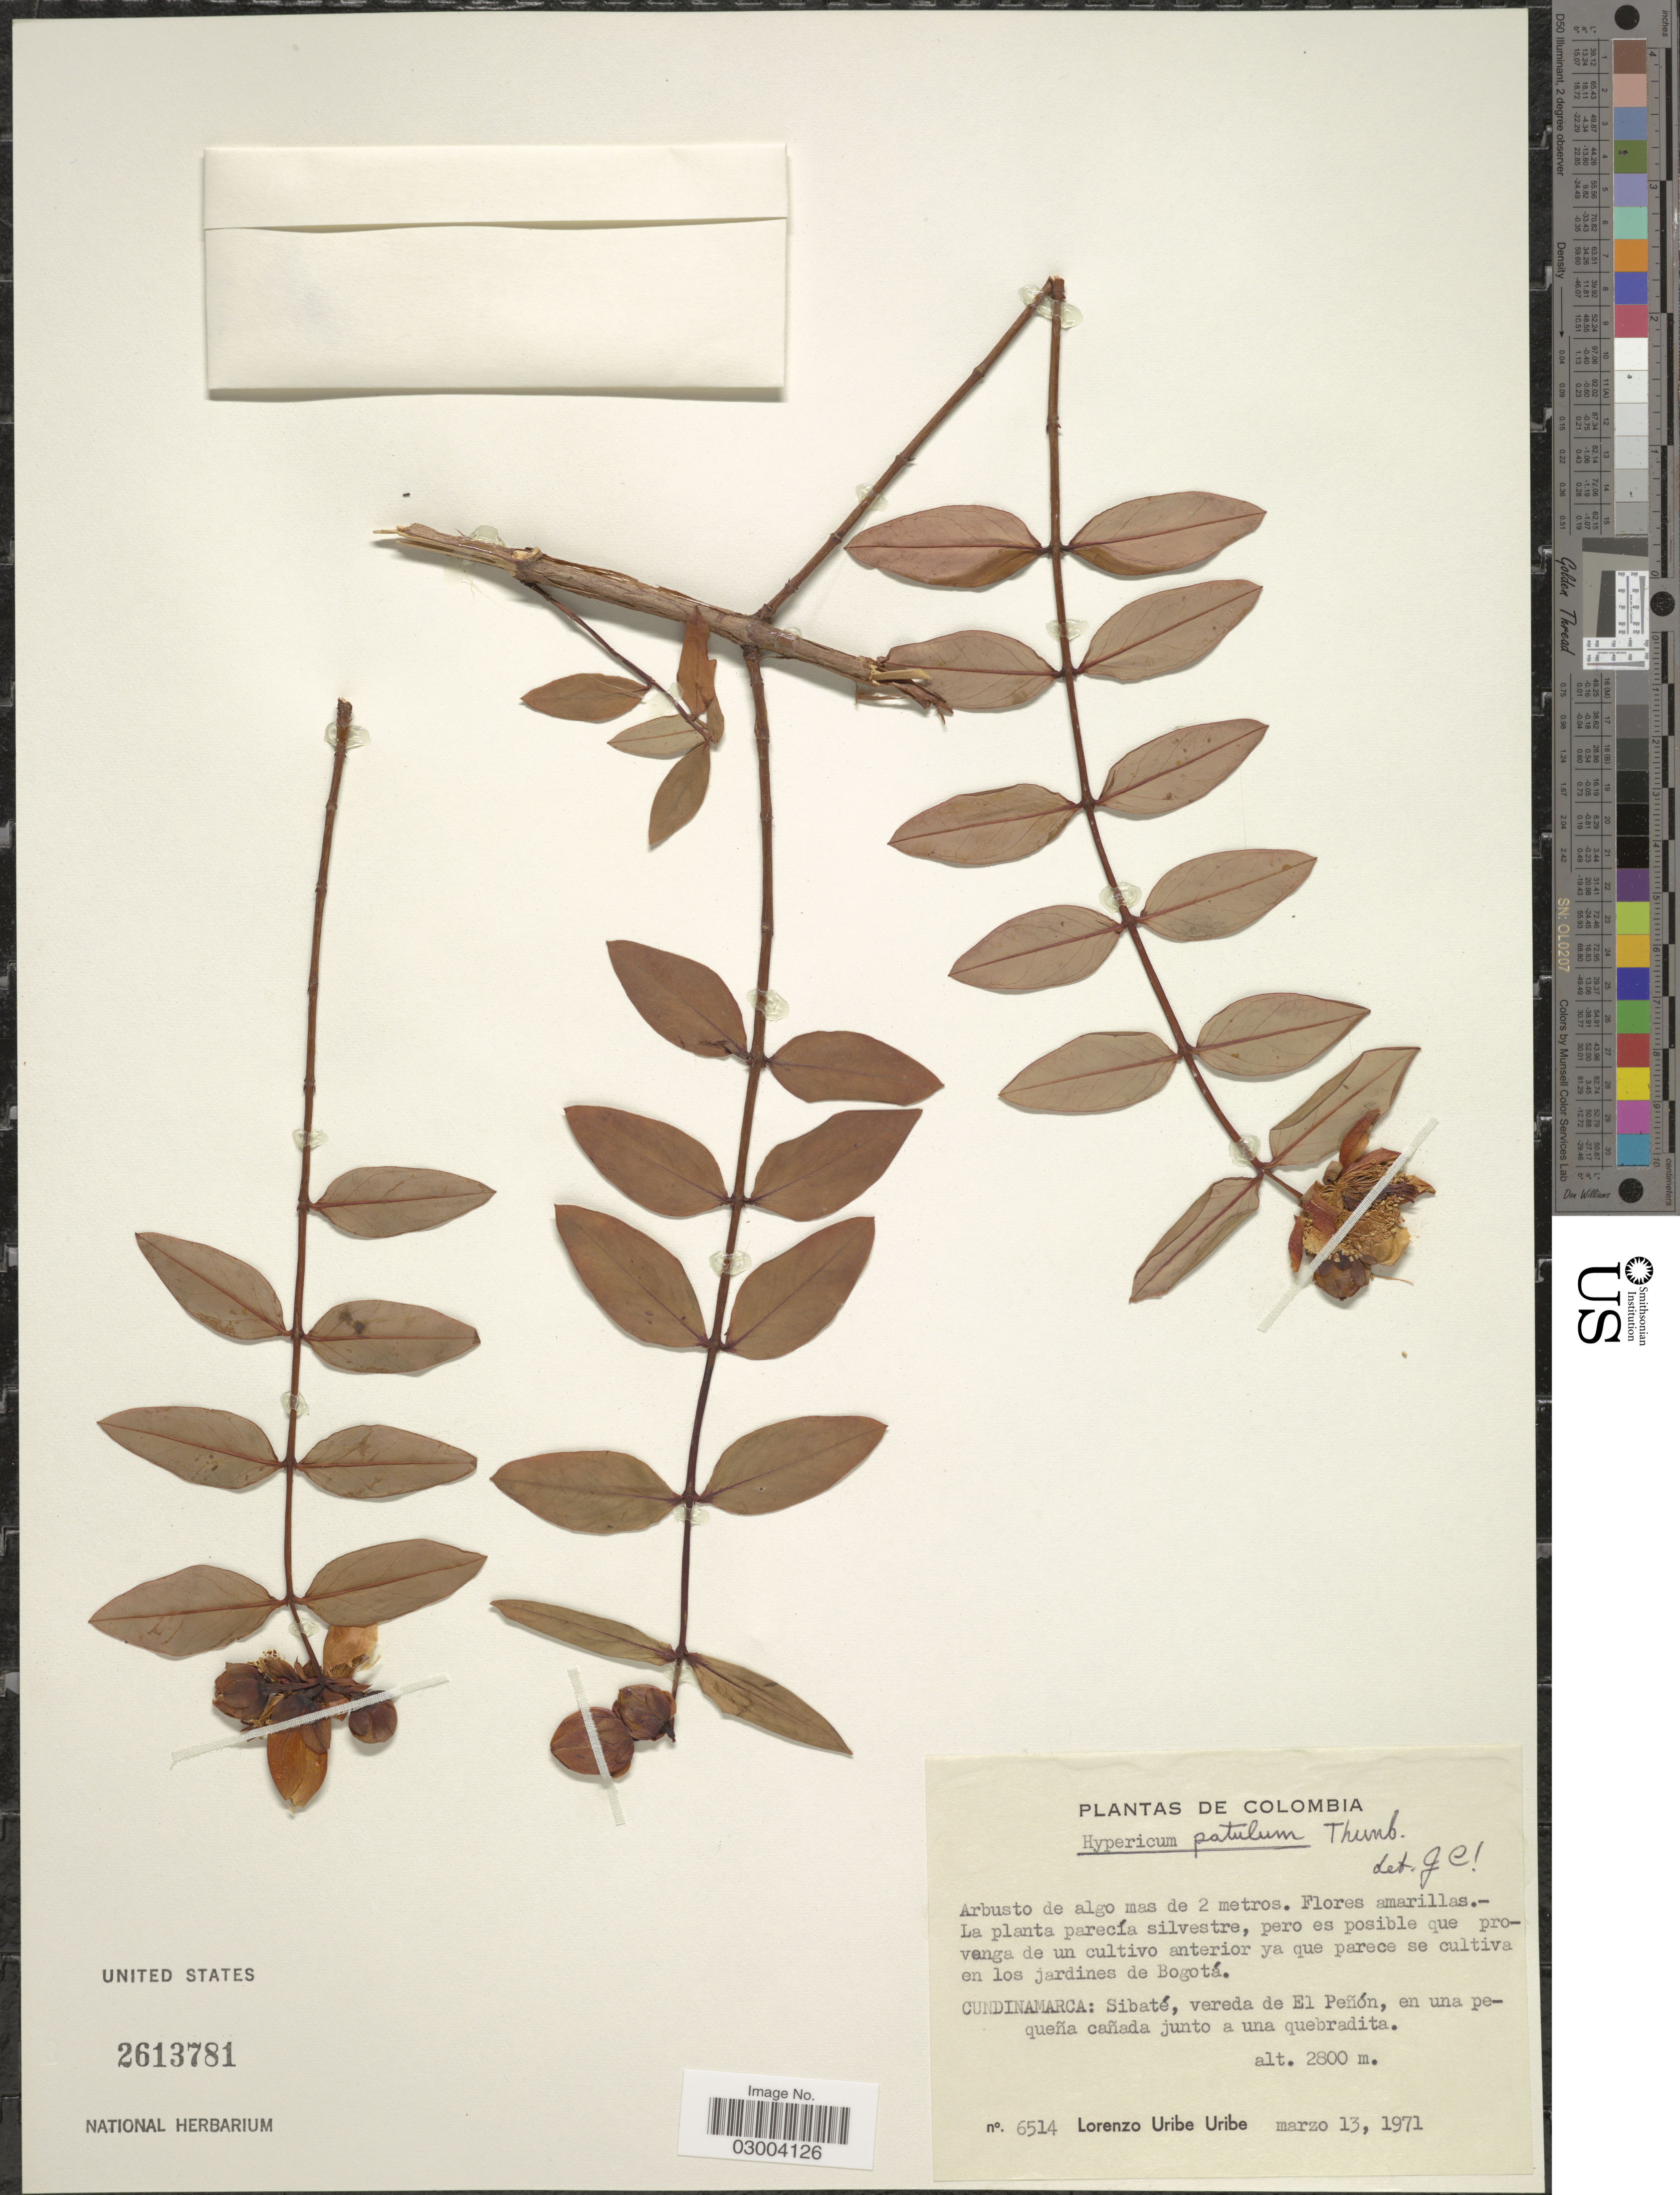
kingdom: Plantae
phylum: Tracheophyta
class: Magnoliopsida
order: Malpighiales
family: Hypericaceae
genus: Hypericum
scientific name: Hypericum patulum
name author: Thunb.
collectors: L. Uribe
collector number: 6514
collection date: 1971-03-13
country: Colombia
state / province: Cundinamarca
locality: Sibaté, vereda de El Peñón, en una pequeña cañada junto a una quebradita.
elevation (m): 2800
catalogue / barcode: US 2613781